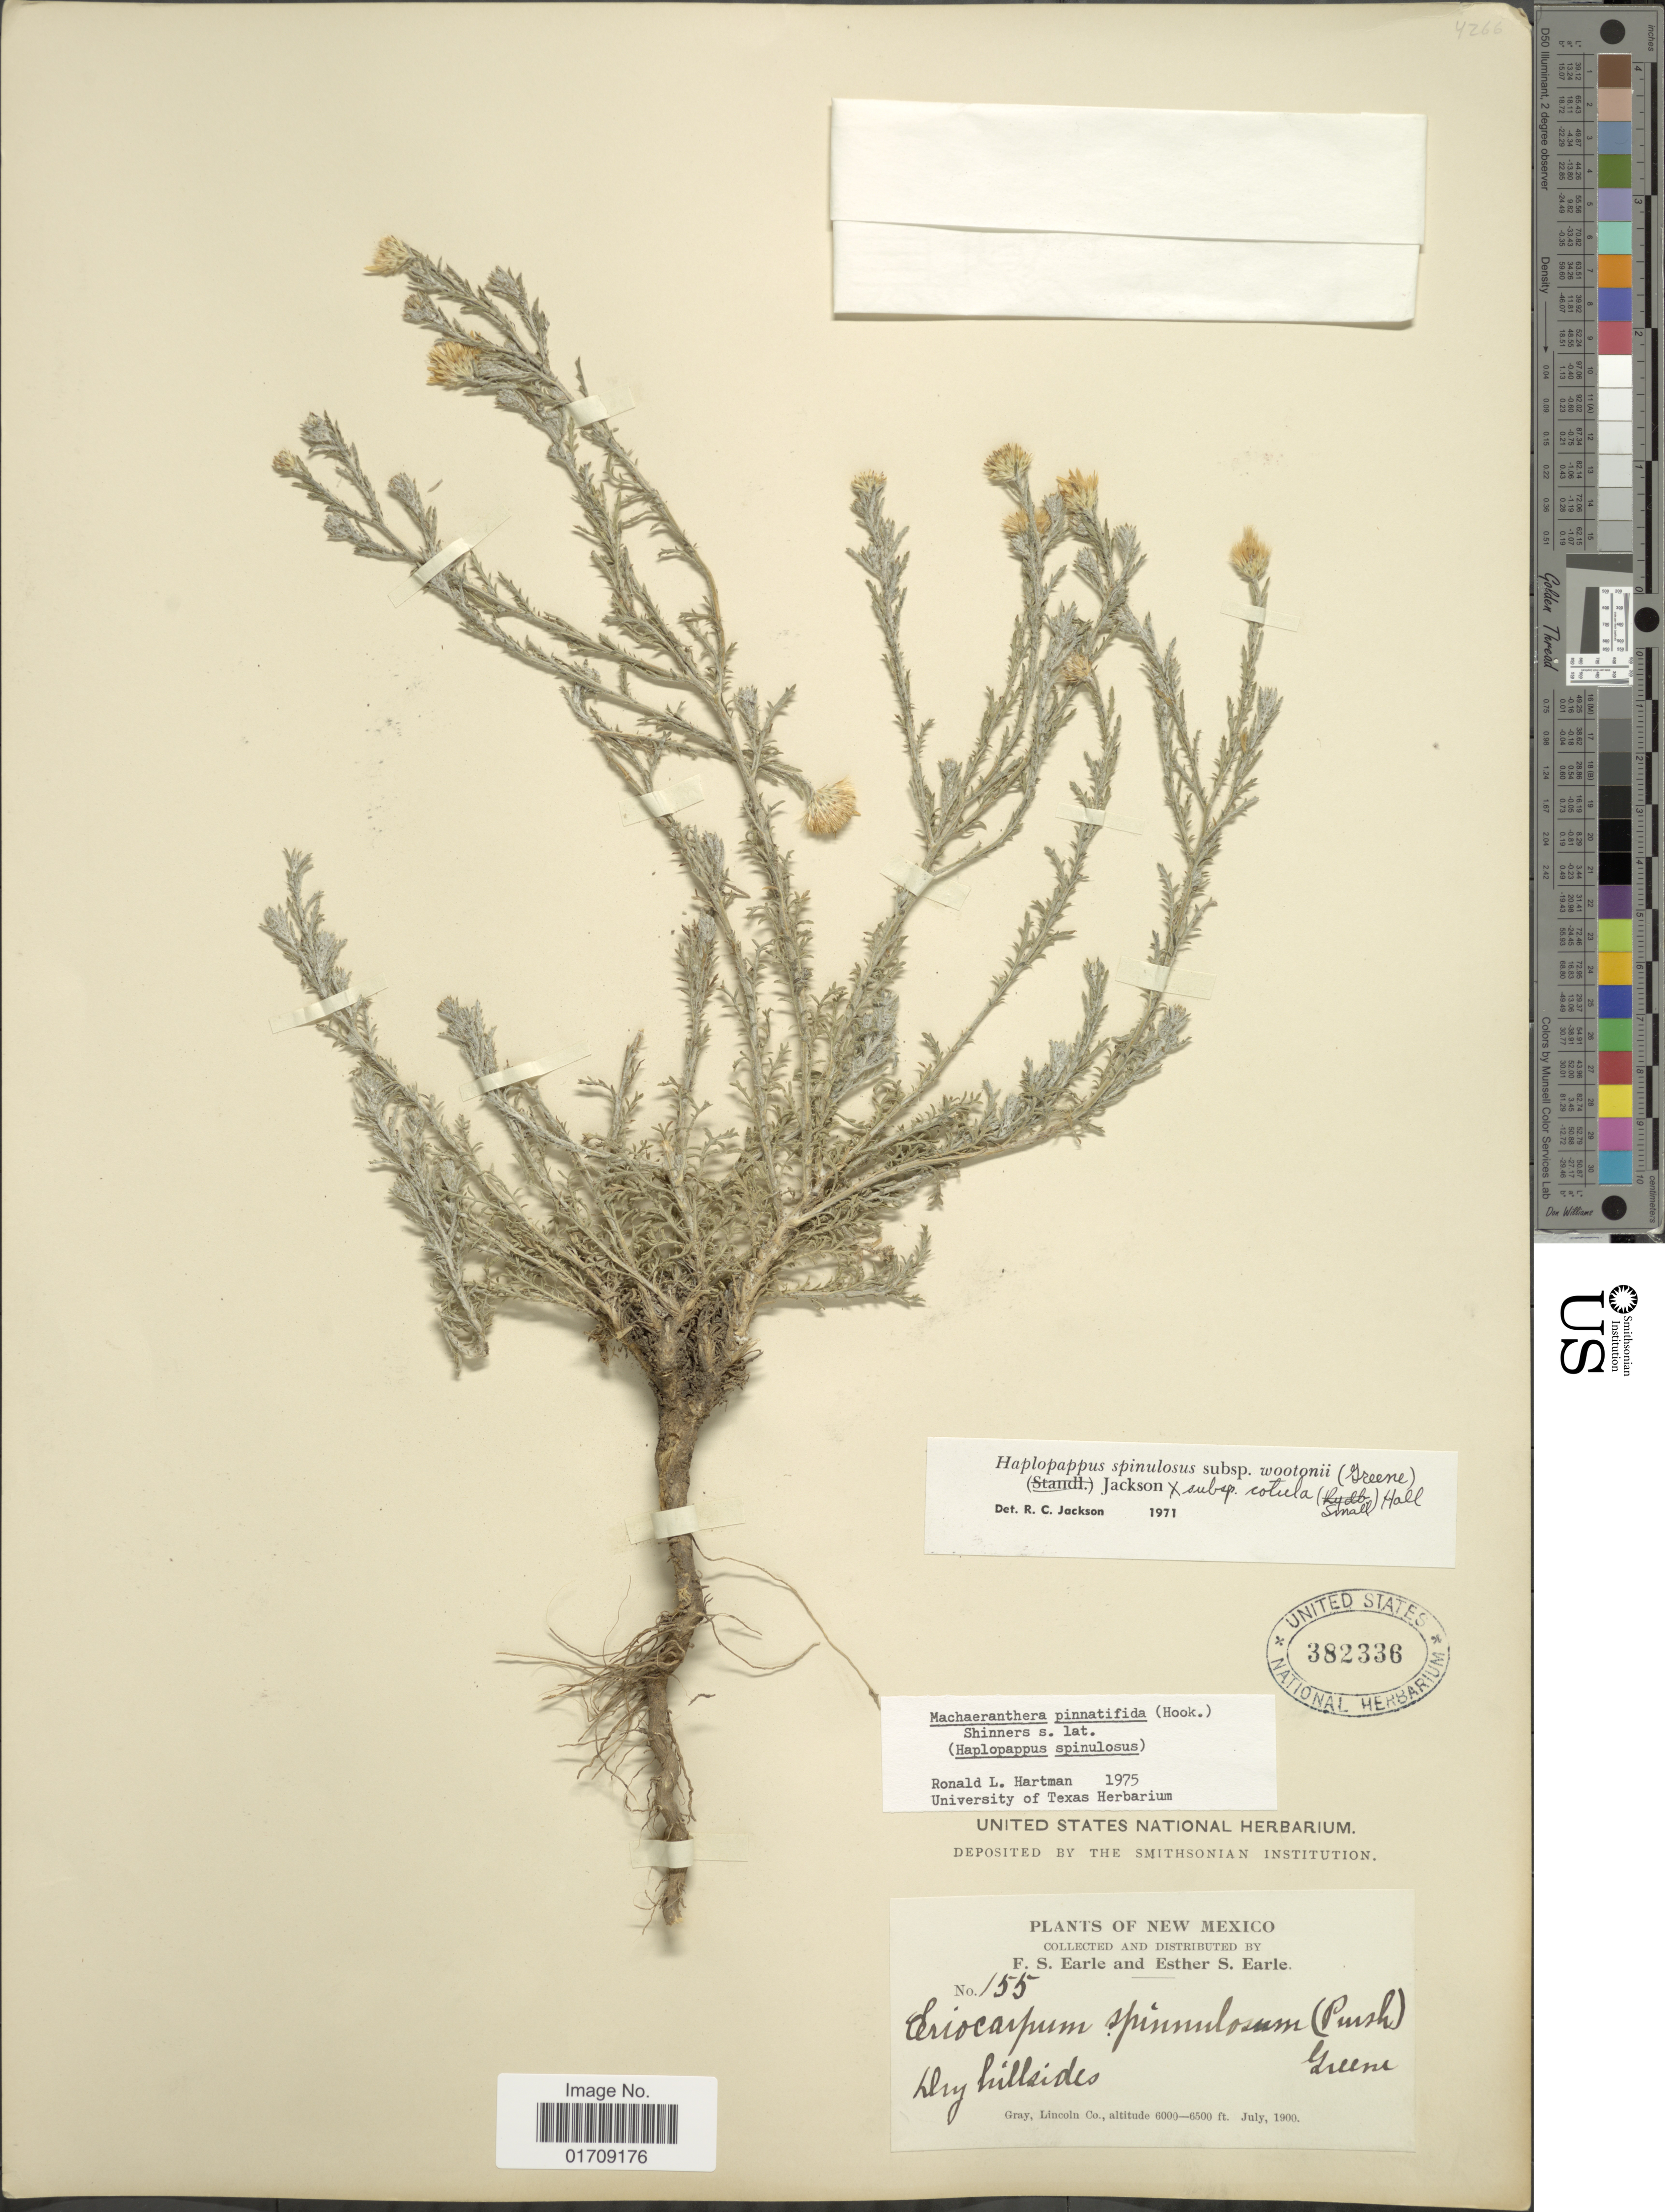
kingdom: Plantae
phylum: Tracheophyta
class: Magnoliopsida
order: Asterales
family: Asteraceae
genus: Machaeranthera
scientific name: Machaeranthera pinnatifida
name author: (Hook.) Shinners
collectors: F. S. Earle & E. S. Earle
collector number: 155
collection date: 1900-07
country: United States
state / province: New Mexico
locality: Gray, Lincoln Co.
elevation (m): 1829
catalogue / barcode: US 382336